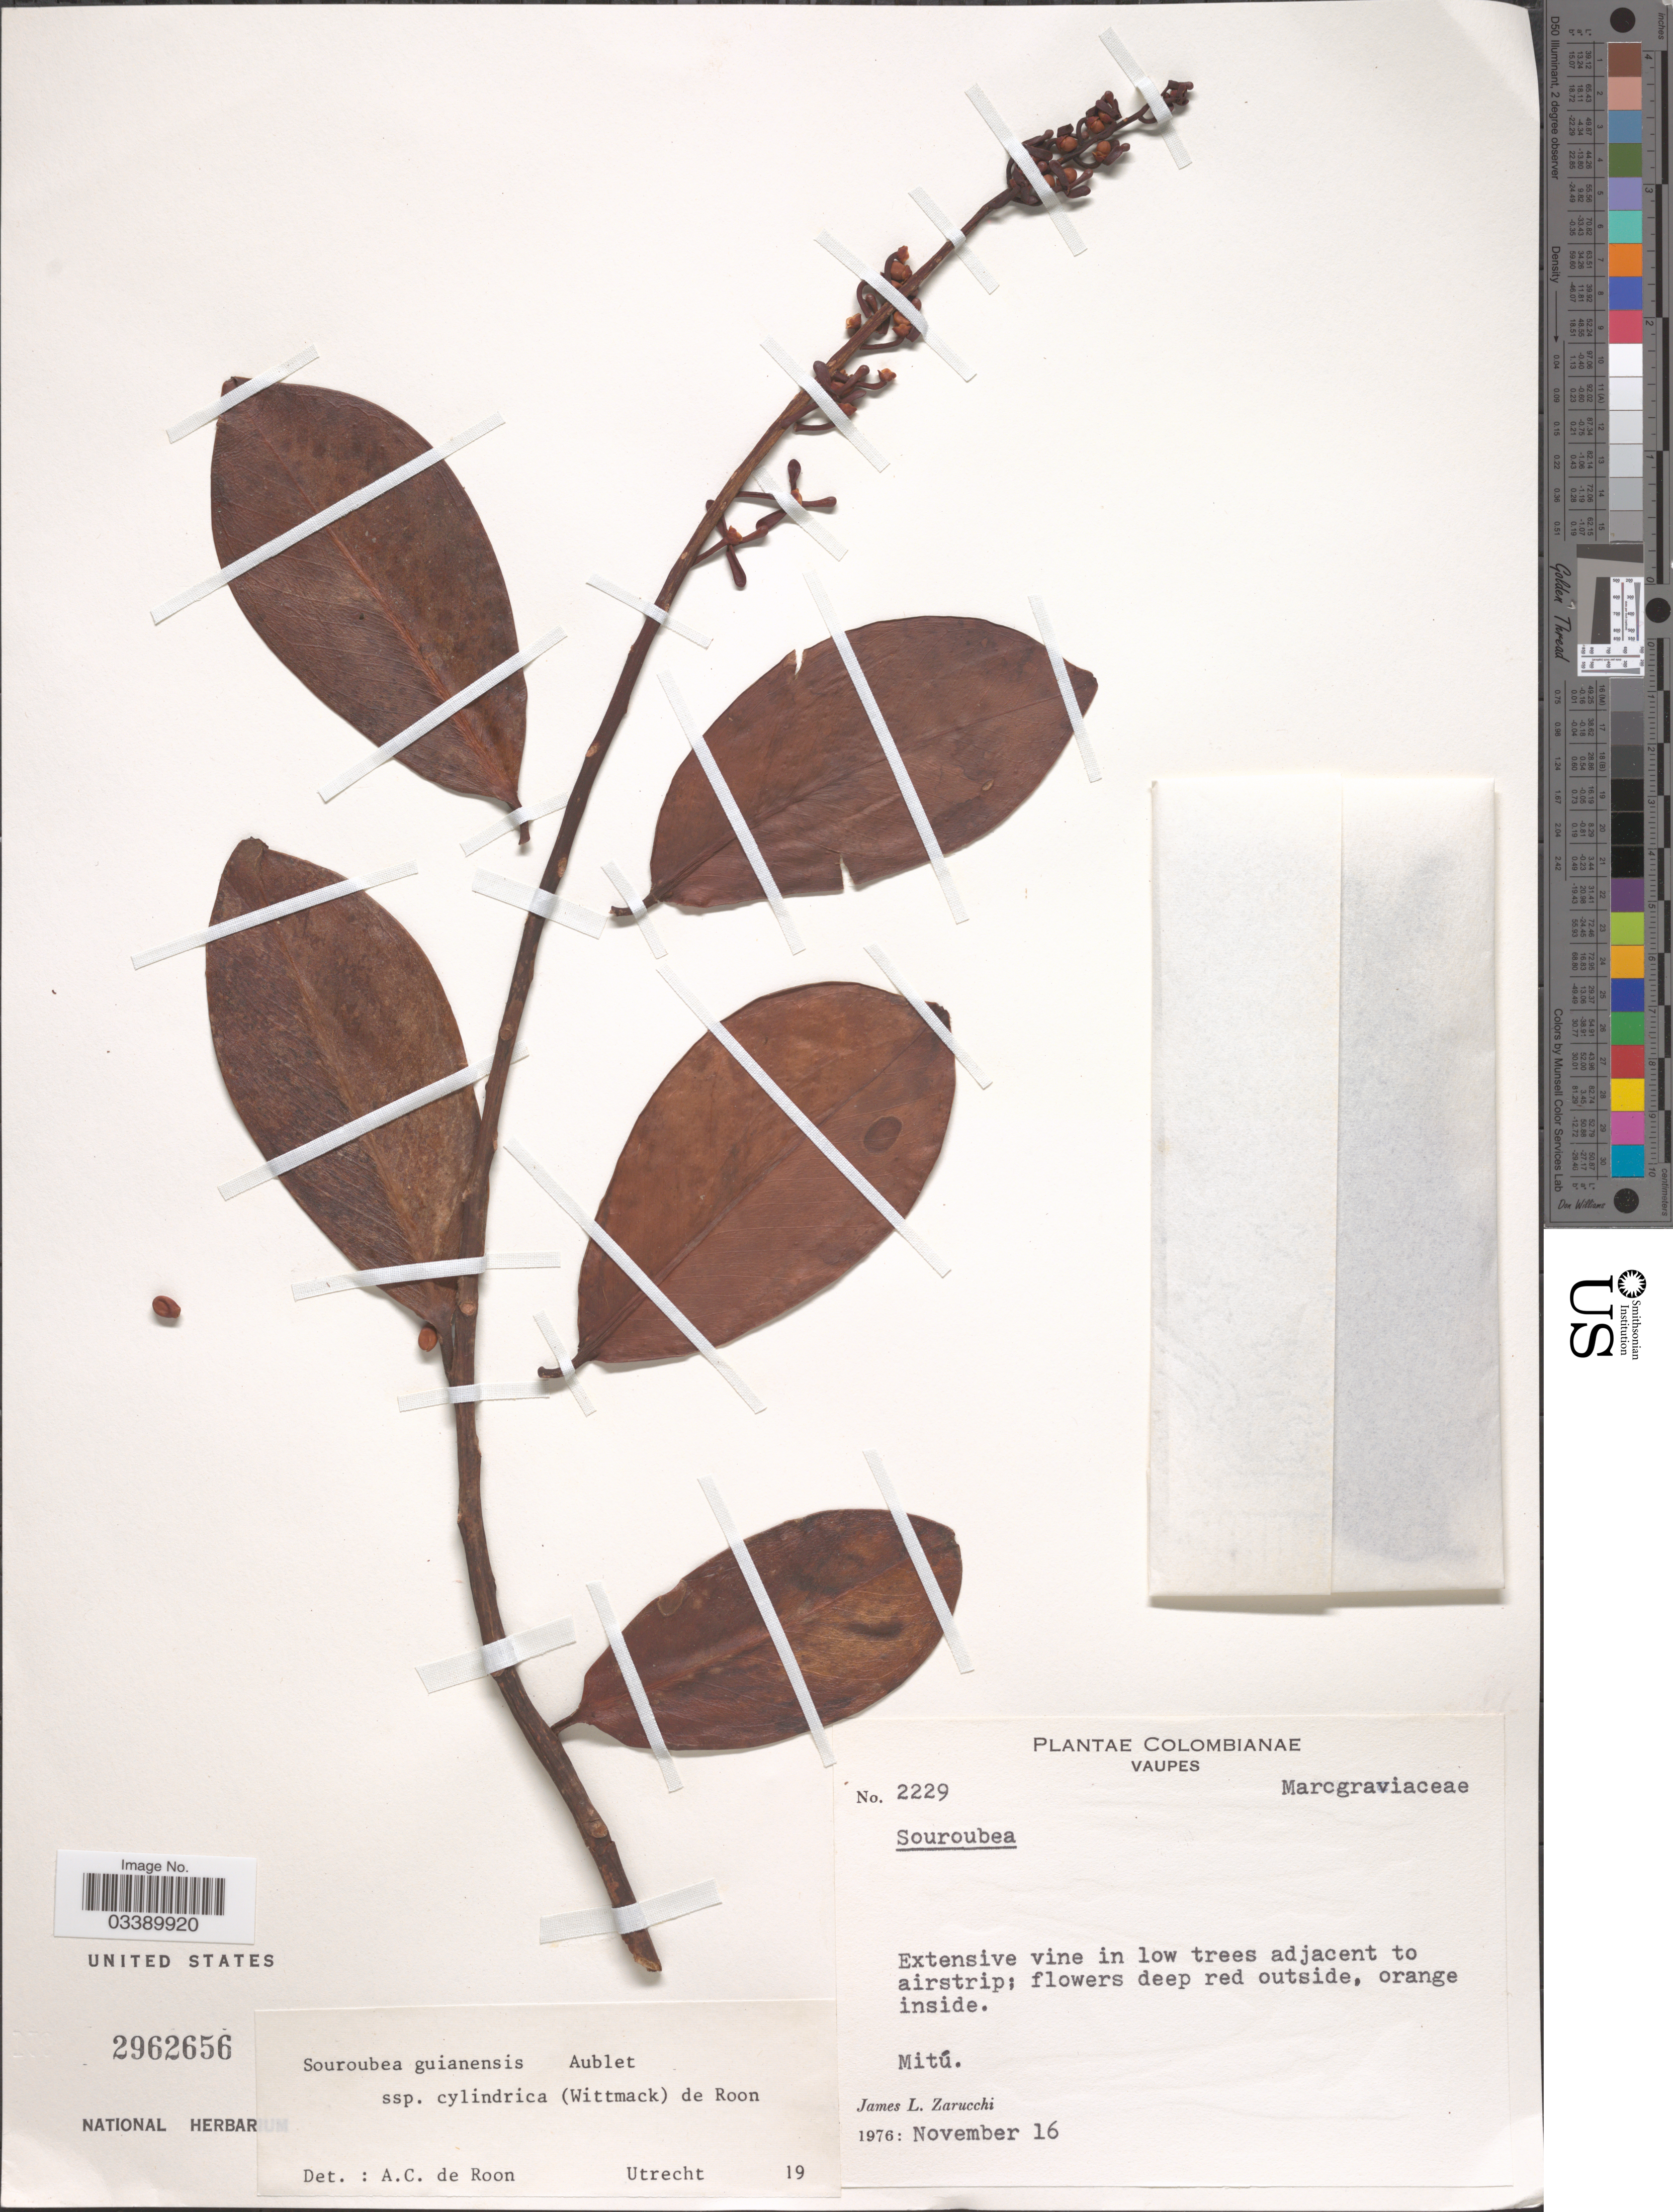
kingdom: Plantae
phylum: Tracheophyta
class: Magnoliopsida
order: Ericales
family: Marcgraviaceae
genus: Souroubea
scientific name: Souroubea guianensis var. cylindrica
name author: (Wittm.) de Roon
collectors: J. L. Zarucchi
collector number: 2229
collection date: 1976-11-16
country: Colombia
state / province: Vaupés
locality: Mitú.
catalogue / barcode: US 2962656